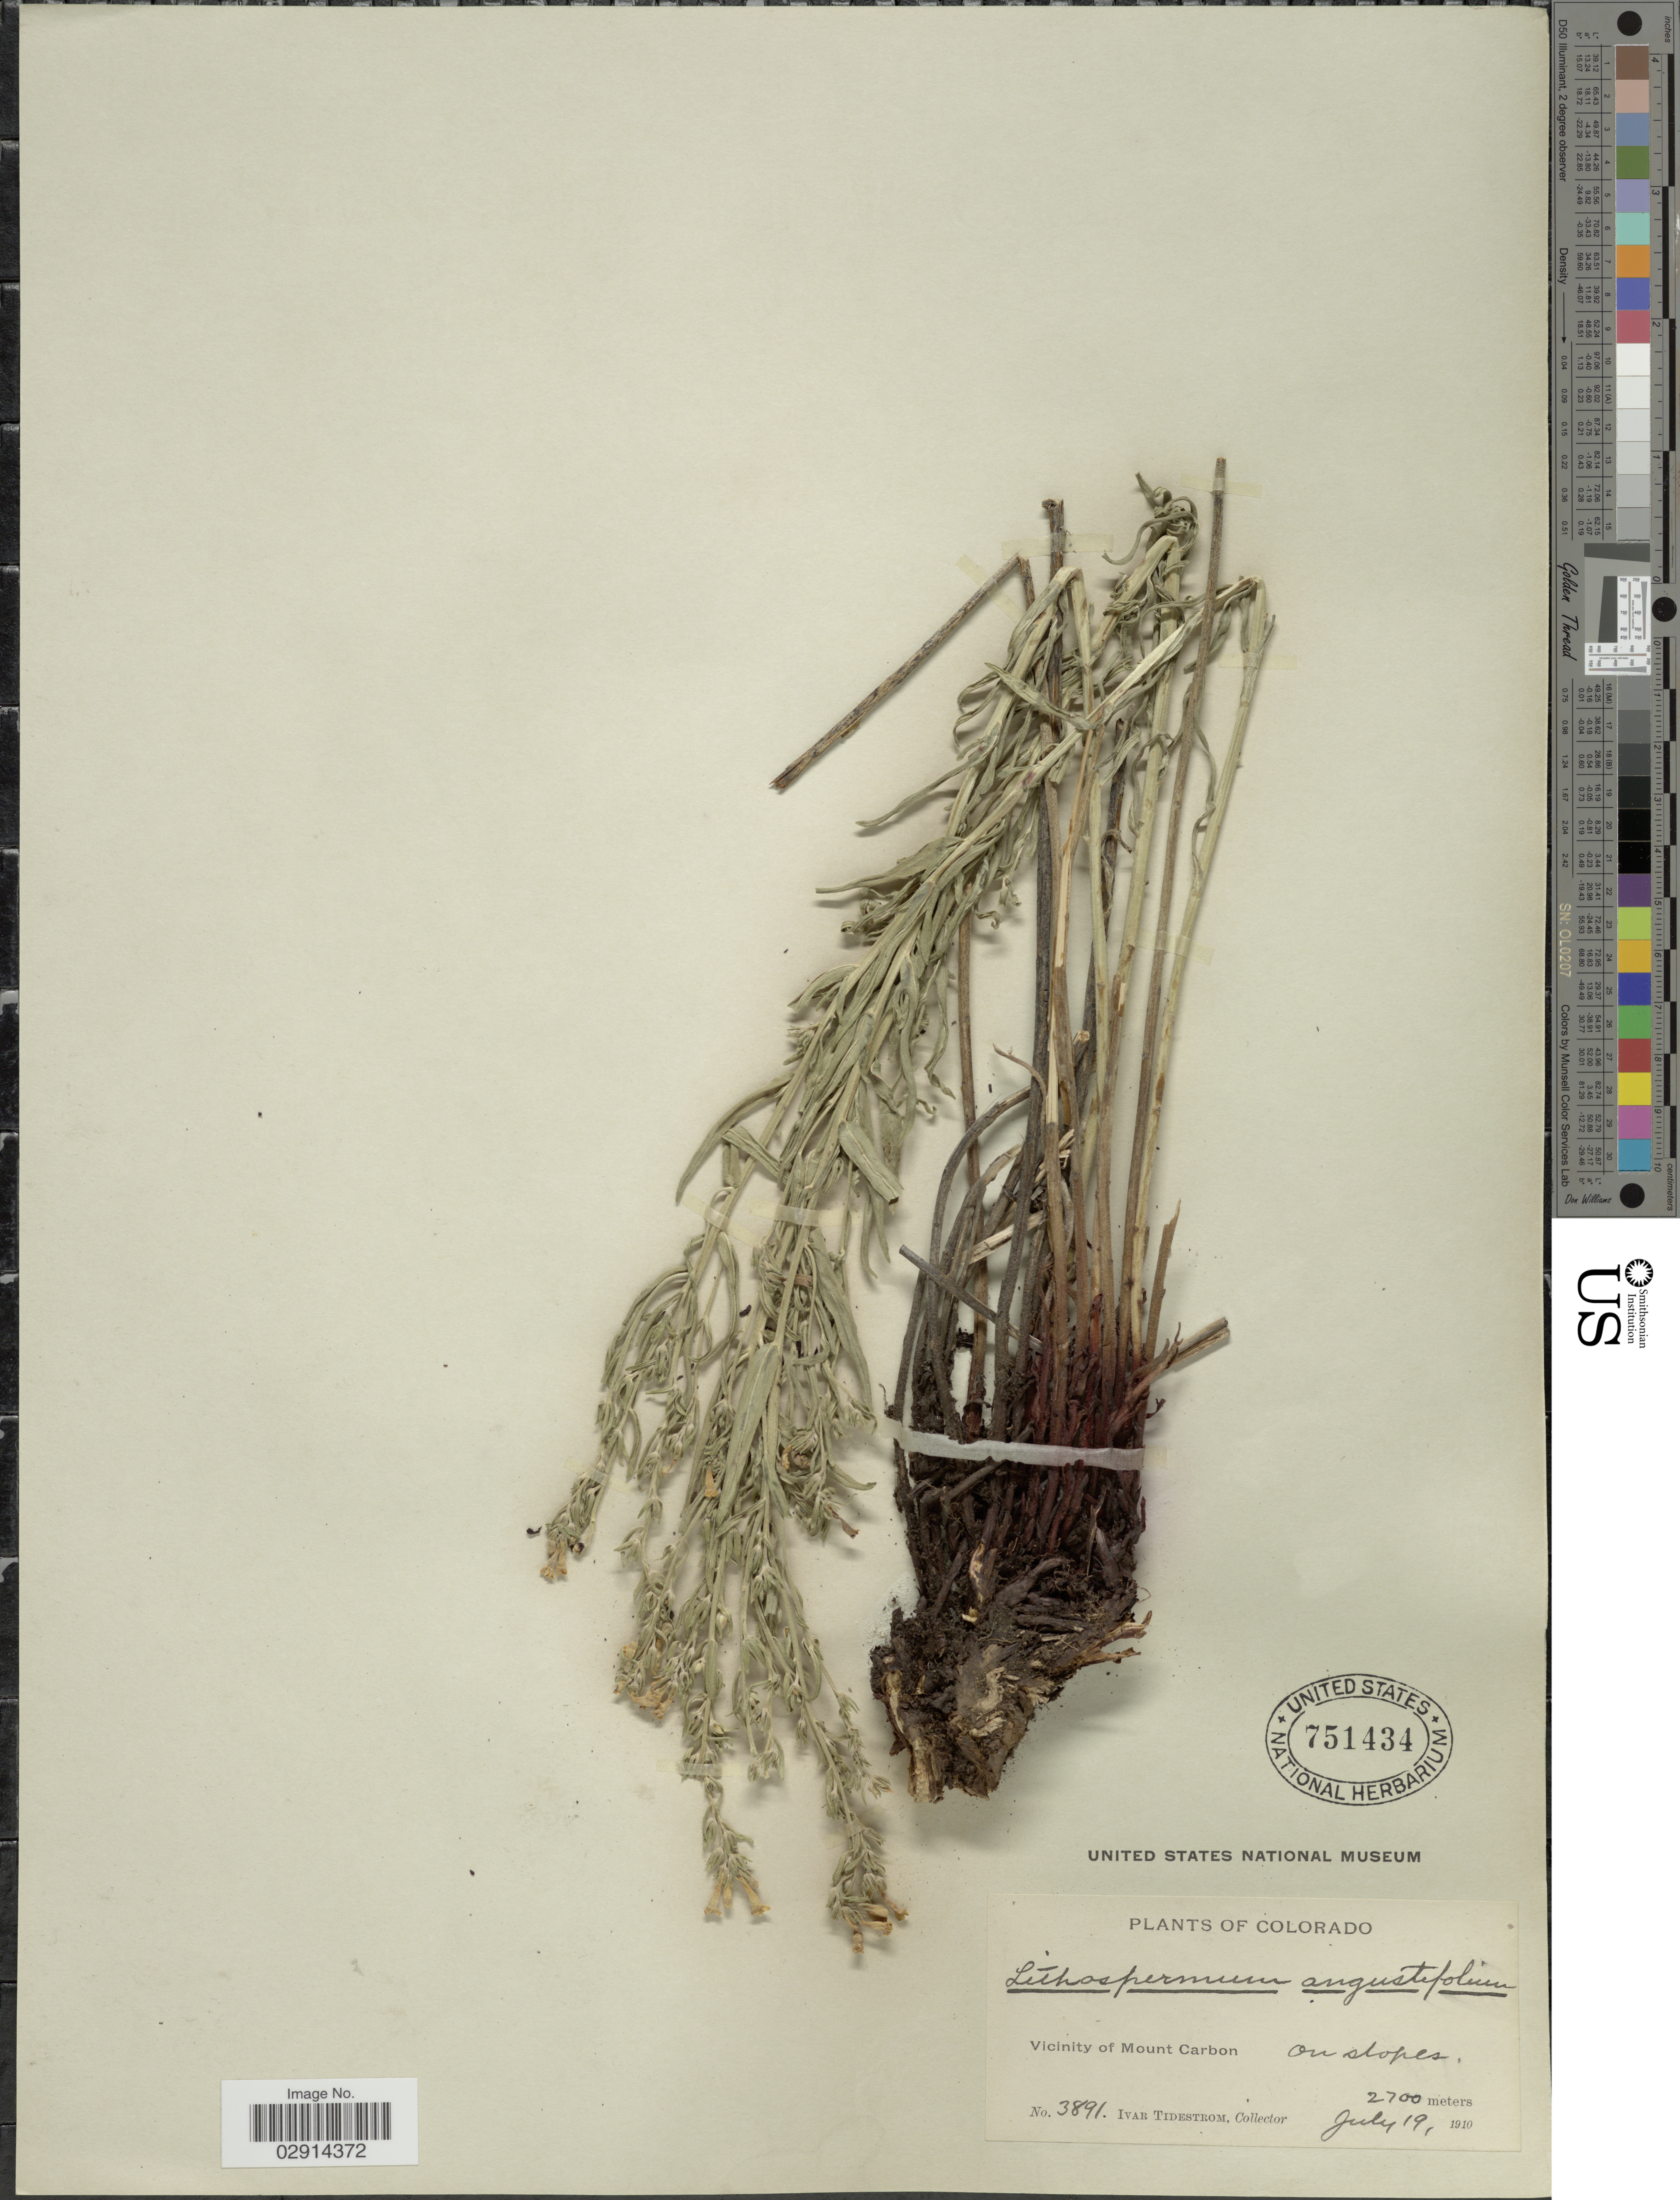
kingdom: Plantae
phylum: Tracheophyta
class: Magnoliopsida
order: Boraginales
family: Boraginaceae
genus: Lithospermum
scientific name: Lithospermum multiflorum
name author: Torr. ex A. Gray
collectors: I. F. Tidestrom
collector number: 3891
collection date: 1910-07-19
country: United States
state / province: Colorado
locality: Vicinity of Mount Carbon.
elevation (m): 2700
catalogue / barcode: US 751434